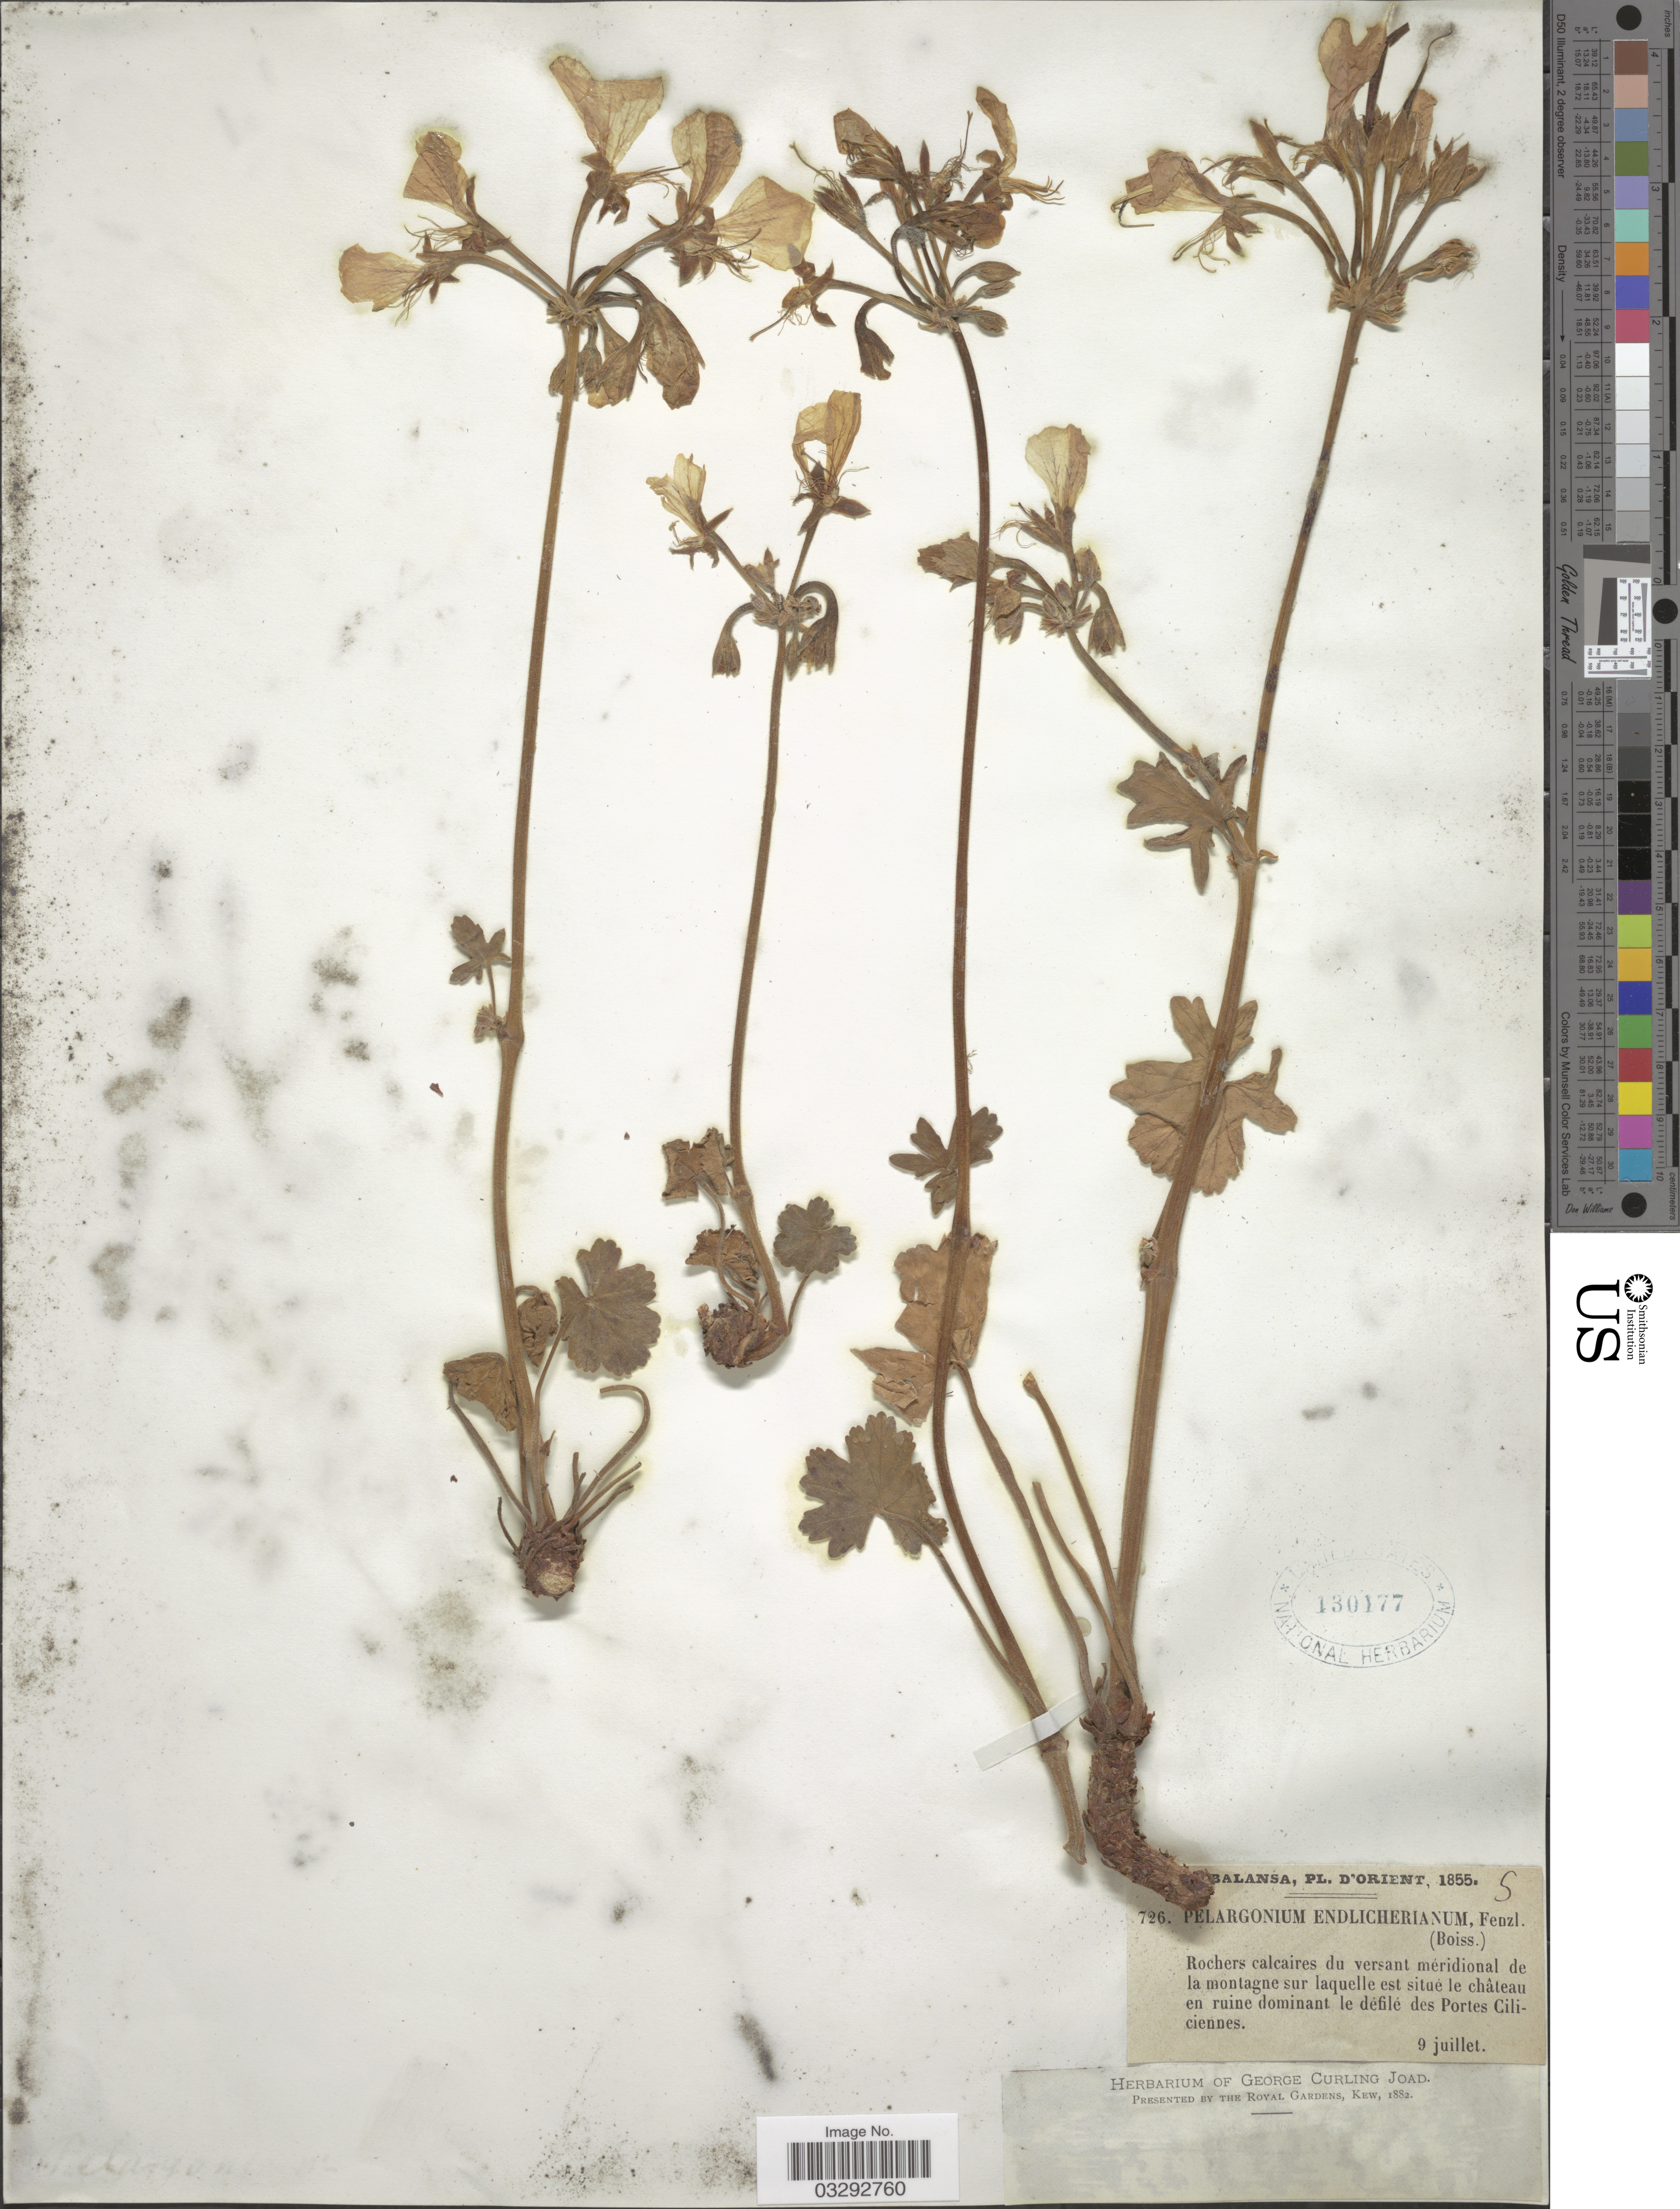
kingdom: Plantae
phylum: Tracheophyta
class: Magnoliopsida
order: Geraniales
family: Geraniaceae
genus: Pelargonium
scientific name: Pelargonium endlicherianum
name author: Fenzl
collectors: B. Balansa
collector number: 726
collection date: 1855-07-09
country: Turkey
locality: Orient. Rochers calcaires du versant méridional de la montagne sur laquelle est situé le château en ruine dominant le défilé des Portes Ciliciennes.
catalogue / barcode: US 130177